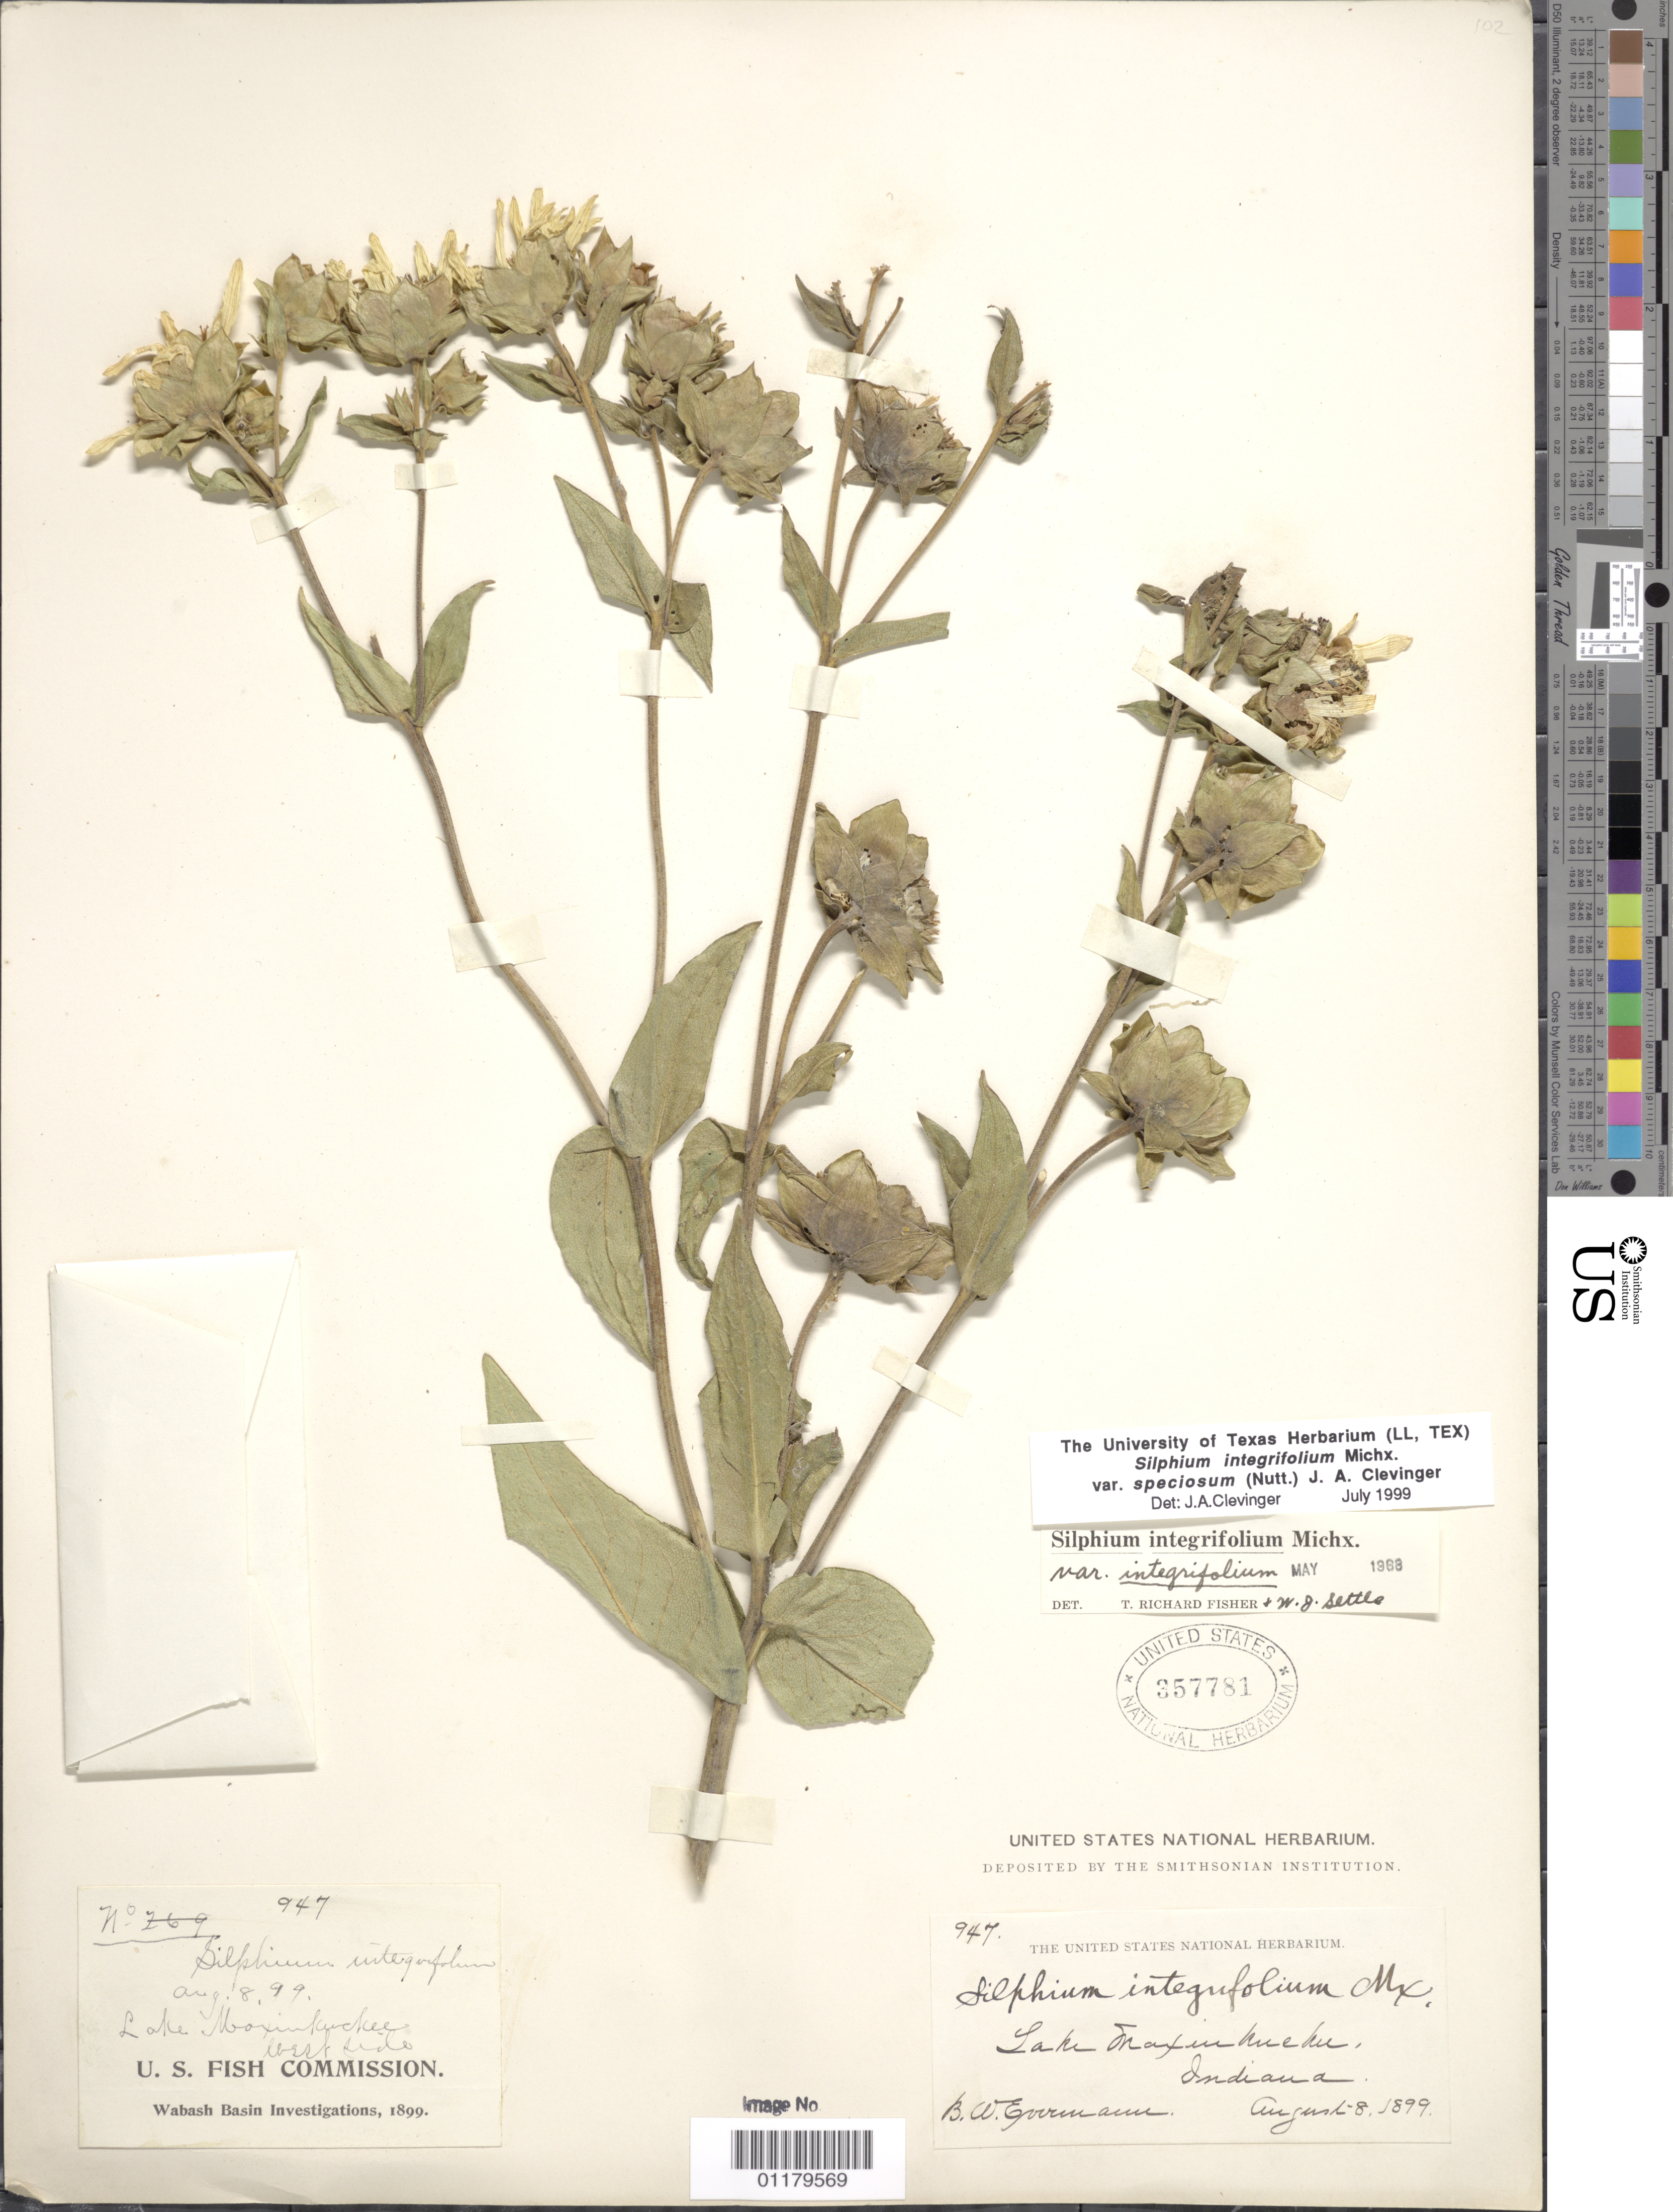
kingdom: Plantae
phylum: Tracheophyta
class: Magnoliopsida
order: Asterales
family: Asteraceae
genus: Silphium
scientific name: Silphium speciosum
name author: Nutt.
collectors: B. W. Evermann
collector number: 947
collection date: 1899-08-08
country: United States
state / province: Indiana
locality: Lake Maxinkuckee, Wabash Basin Investigations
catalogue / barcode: US 357781